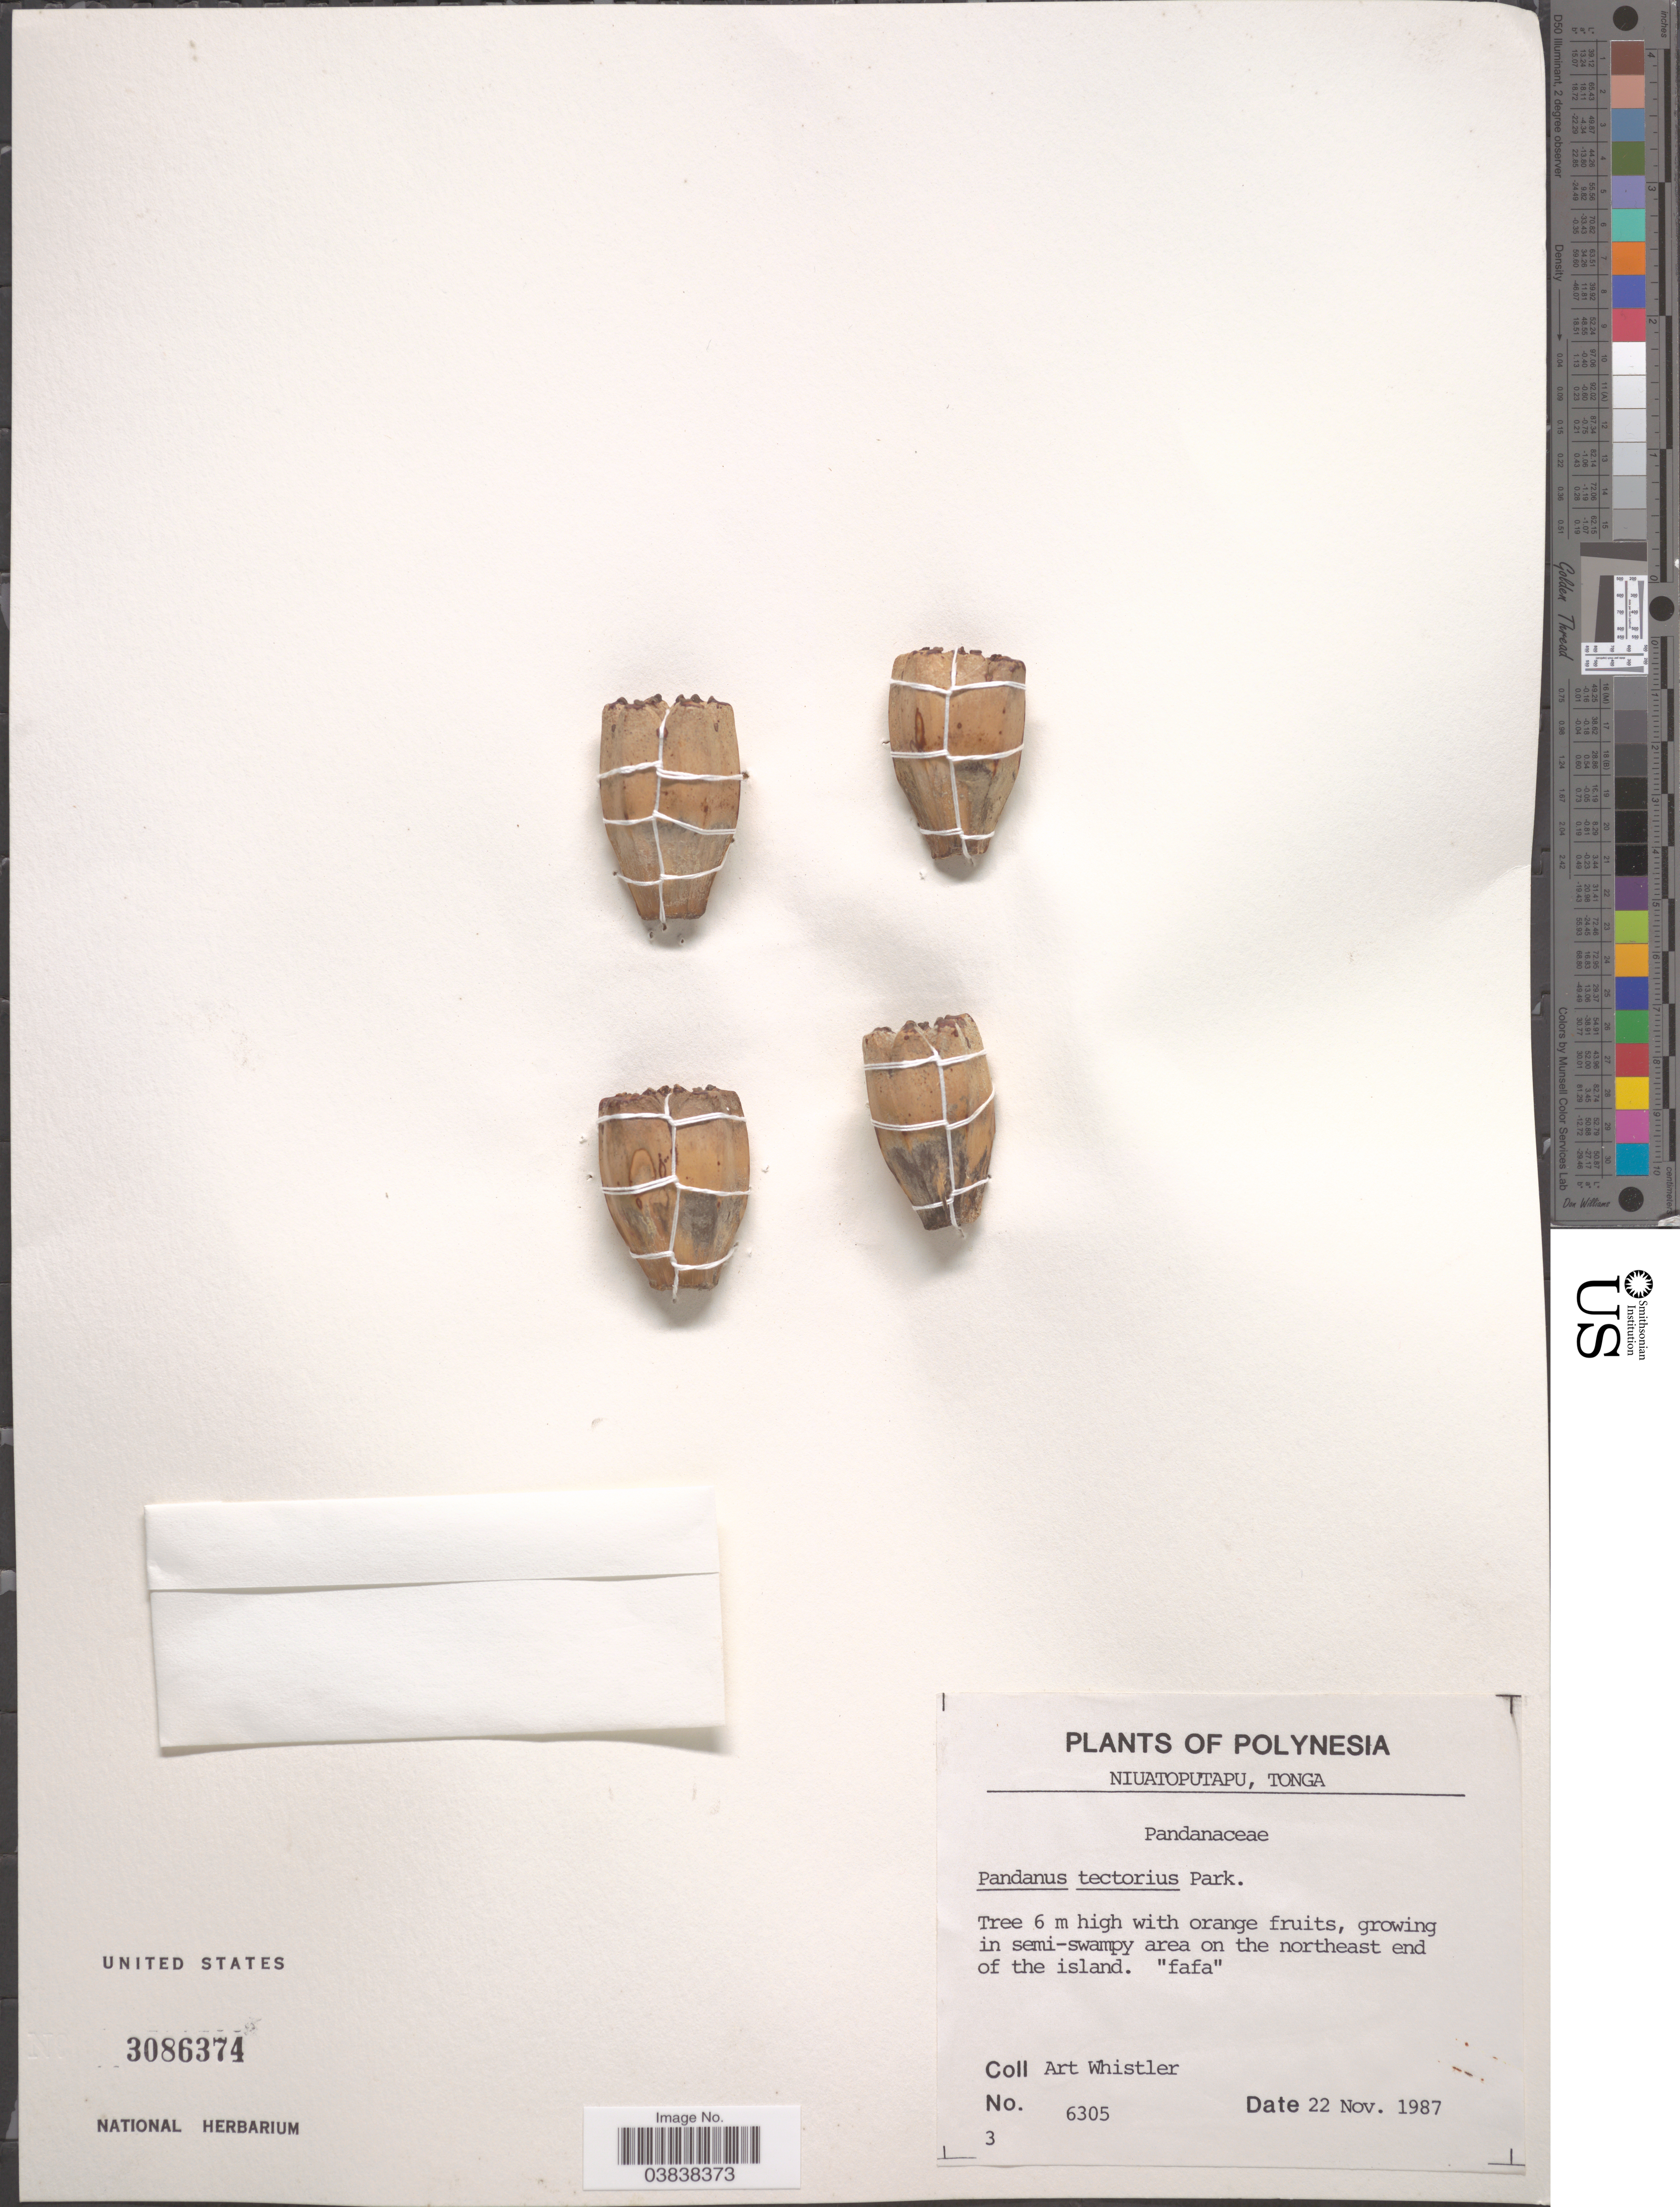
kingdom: Plantae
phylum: Tracheophyta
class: Liliopsida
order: Pandanales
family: Pandanaceae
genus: Pandanus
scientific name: Pandanus tectorius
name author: Parkinson ex DuRoi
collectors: A. Whistler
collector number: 6305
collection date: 1987-11-22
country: Tonga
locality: Polynesia. Niuatoputapu. In semi-swampy area on the northeast end of the island.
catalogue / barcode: US 3086374